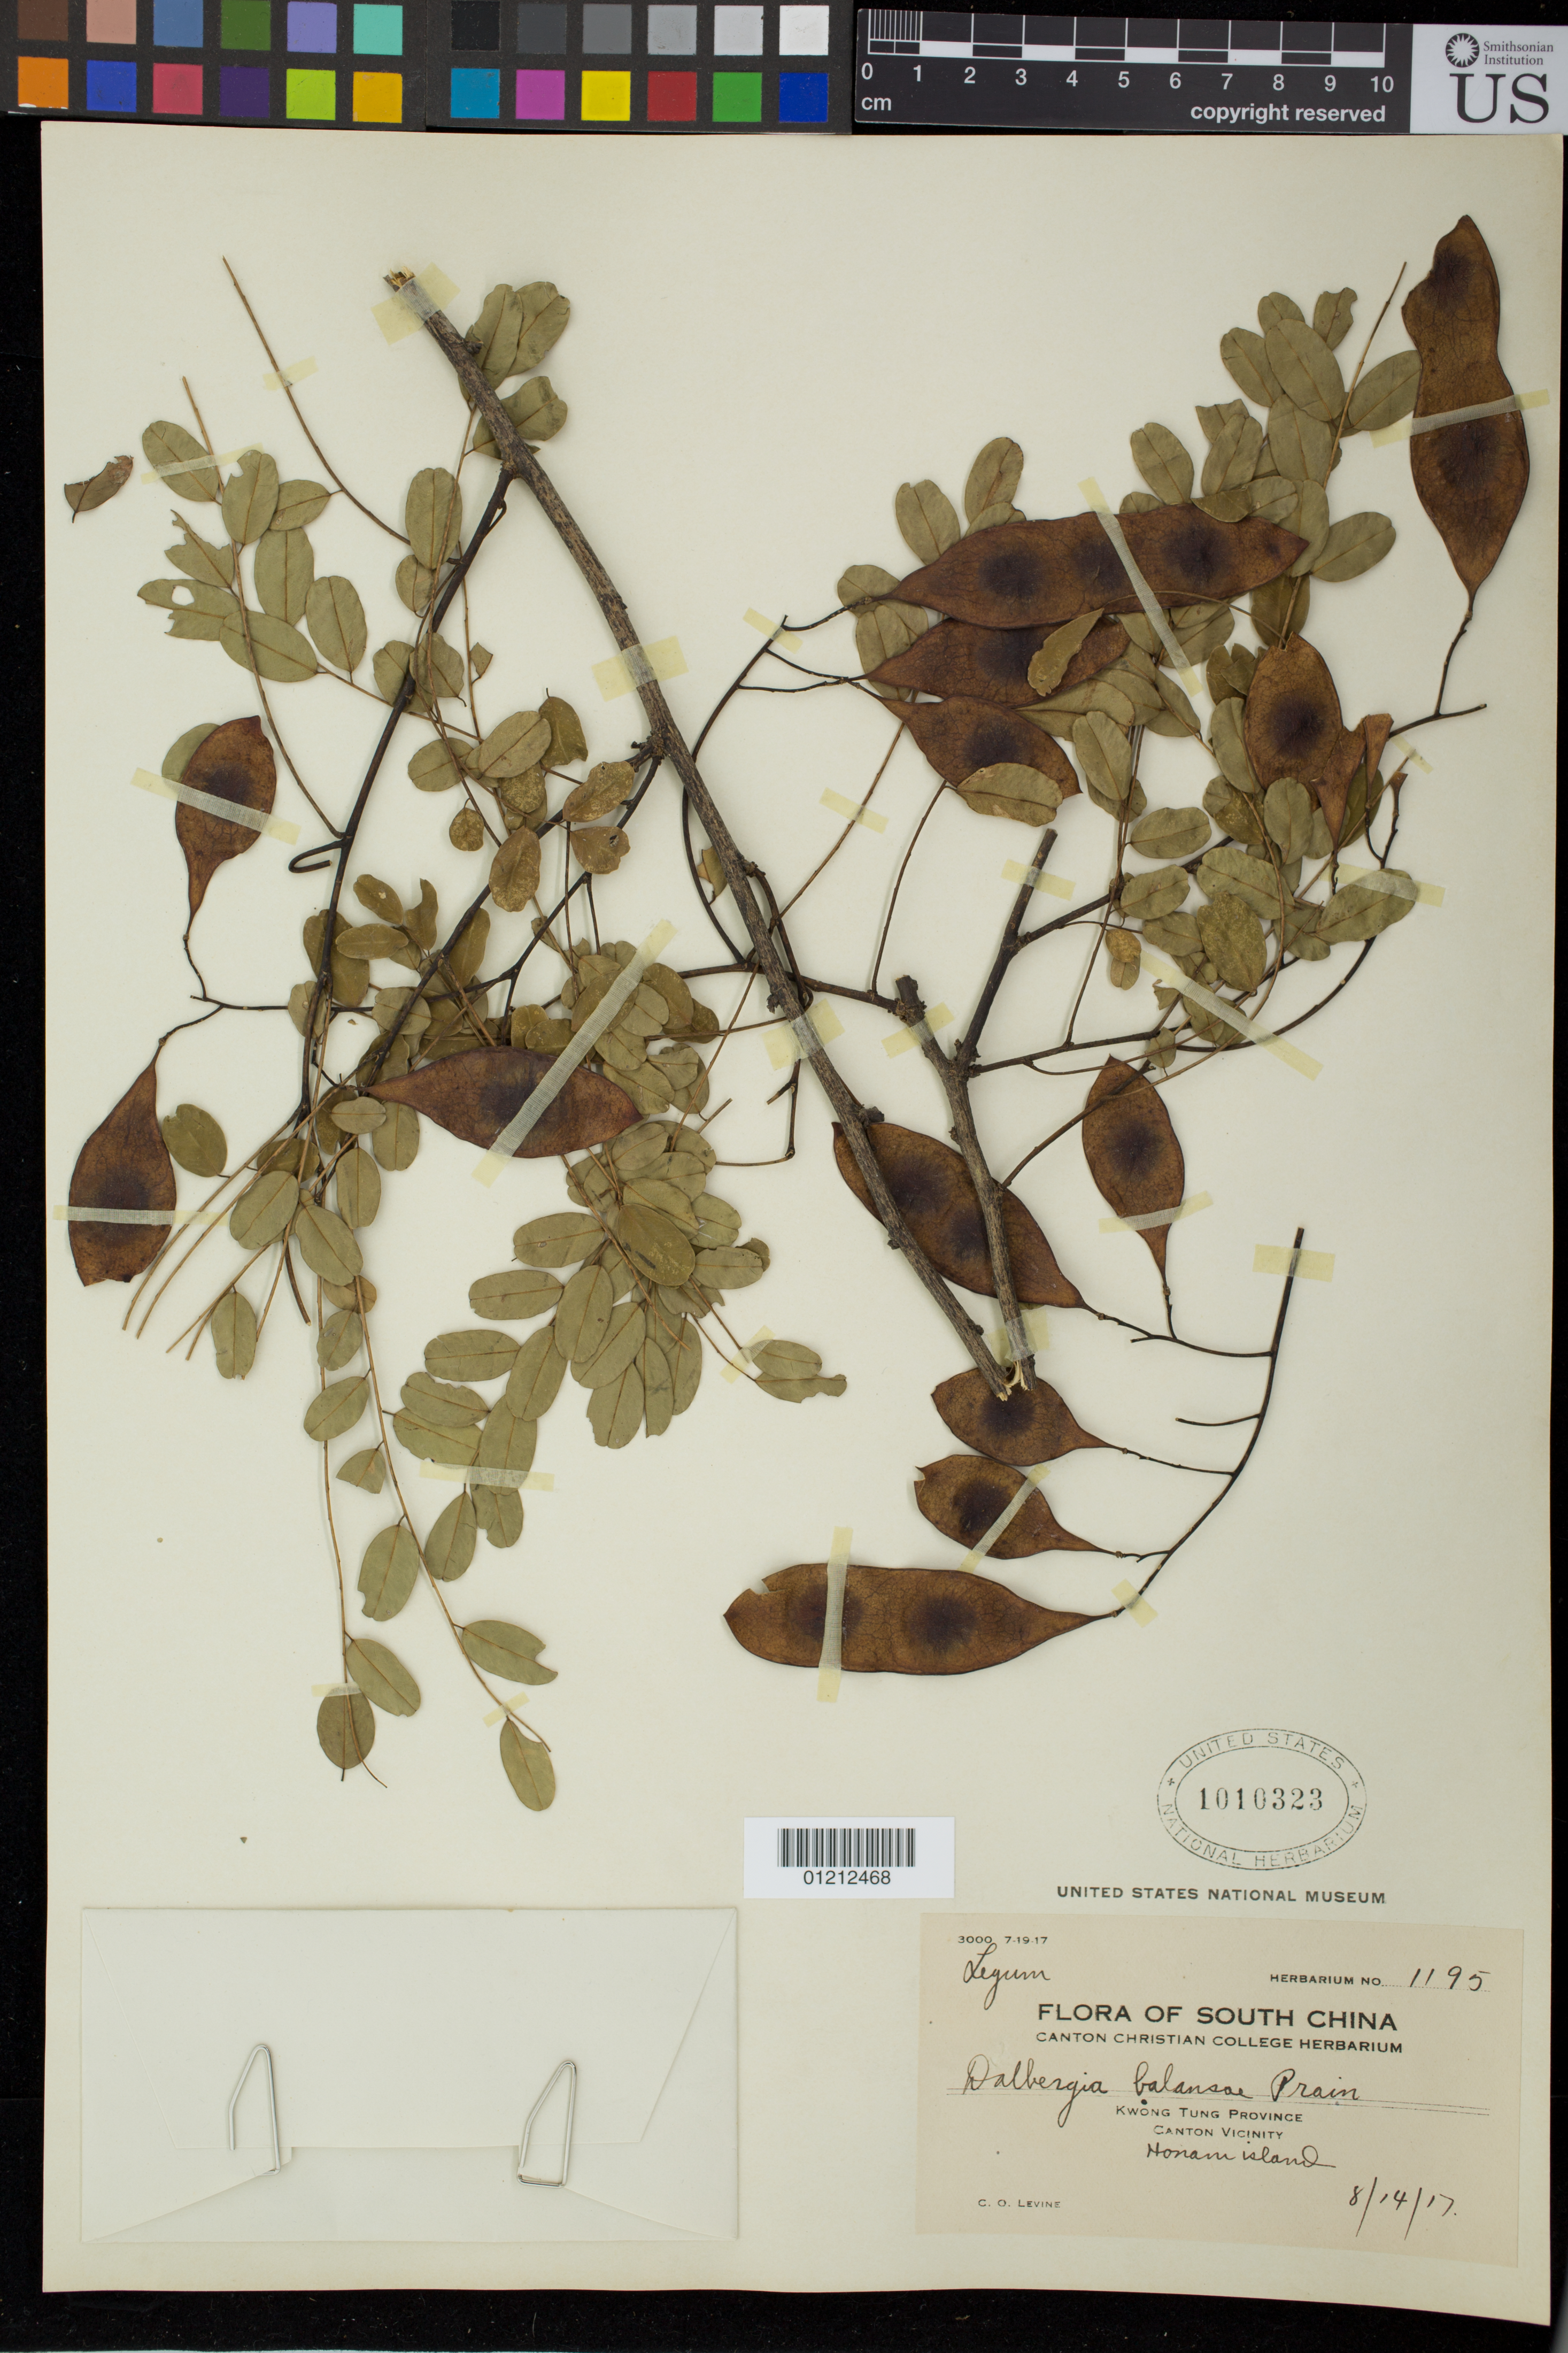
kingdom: Plantae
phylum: Tracheophyta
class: Magnoliopsida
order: Fabales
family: Fabaceae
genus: Dalbergia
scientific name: Dalbergia balansae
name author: Prain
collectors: C. O. Levine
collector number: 1195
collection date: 1917-08-14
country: China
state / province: Guangdong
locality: Honam Island.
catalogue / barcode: US 1010323